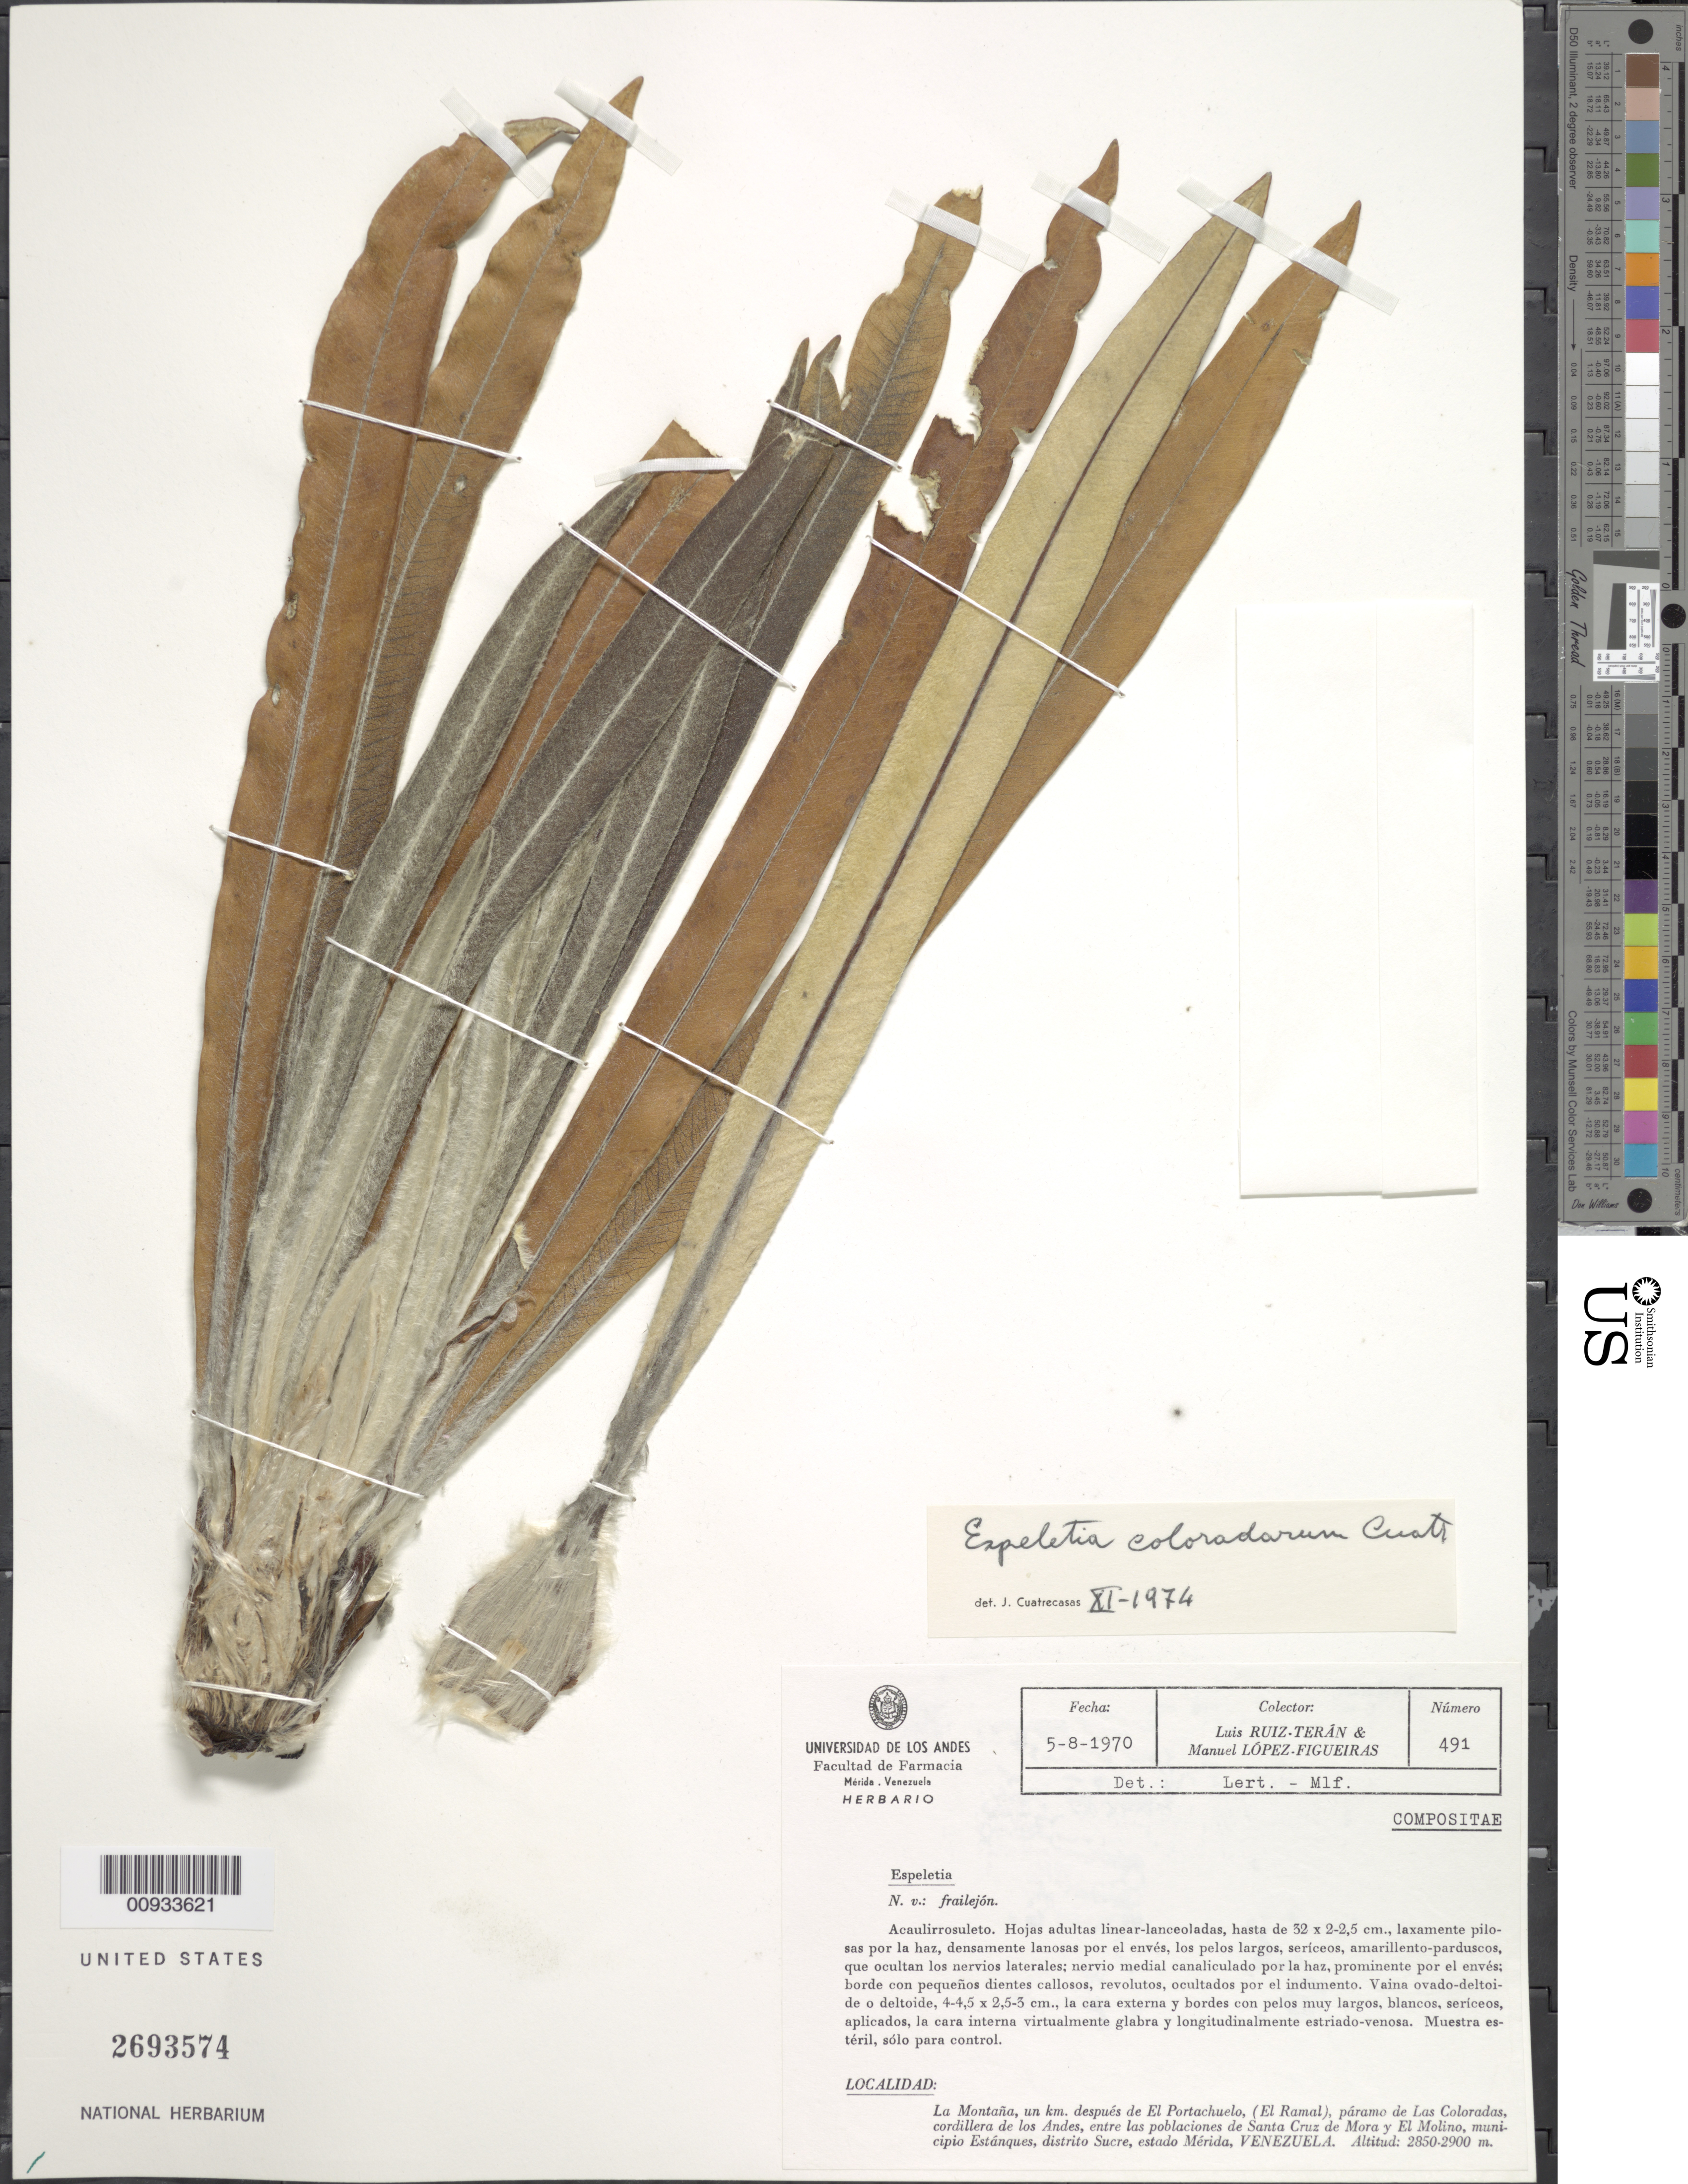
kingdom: Plantae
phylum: Tracheophyta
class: Magnoliopsida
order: Asterales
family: Asteraceae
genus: Ruilopezia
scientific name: Ruilopezia coloradarum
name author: (Cuatrec.) Cuatrec.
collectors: L. Teran & M. López Figueiras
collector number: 491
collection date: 1970-08-05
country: Venezuela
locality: La Montana, un km despues de El Portachuelo, (El Ramal), paramo de Las Coloradas, Cordillera de Los Andes, entre las poblaciones de Santa Cruz de Mora y El Molino, Municipio Estanques, Distrito Sucre, Estado Merida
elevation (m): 2850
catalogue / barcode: US 2693574